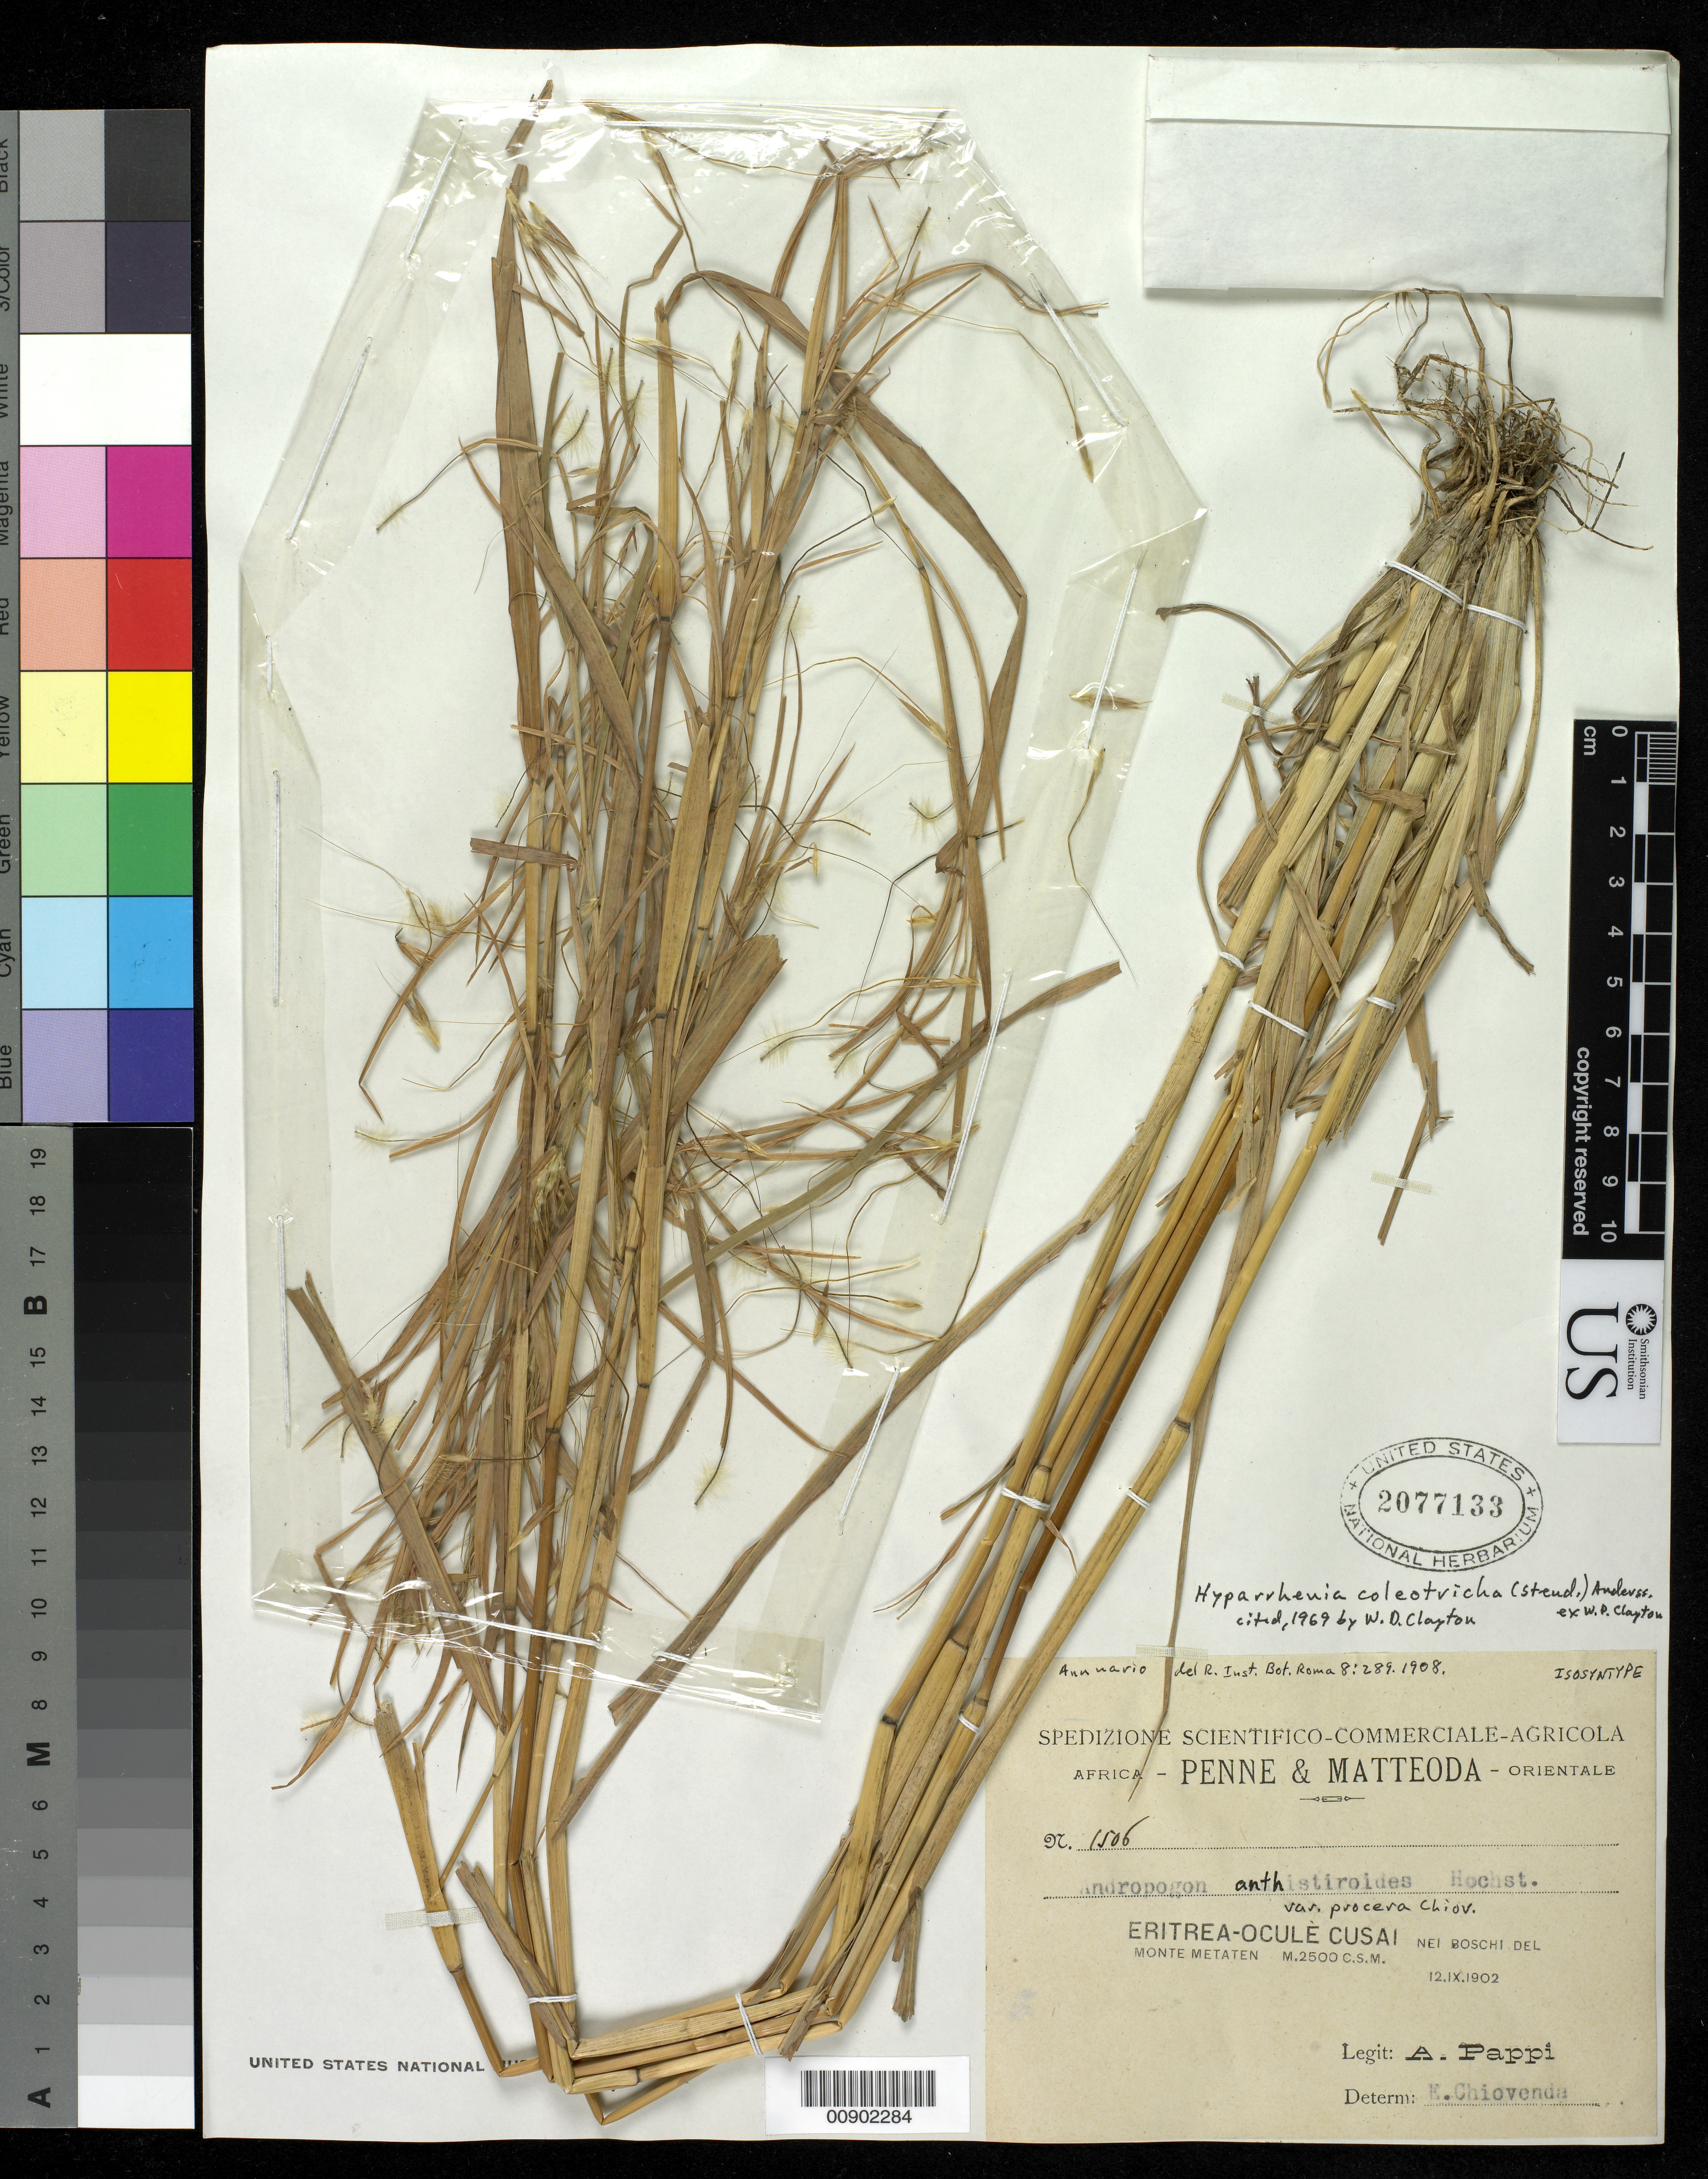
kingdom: Plantae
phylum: Tracheophyta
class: Liliopsida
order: Poales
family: Poaceae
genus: Andropogon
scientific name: Andropogon anthistirioides var. procerus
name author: Chiov.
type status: Isosyntype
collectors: A. Pappi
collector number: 1506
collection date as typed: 12 Sep 1902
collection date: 1902-09-12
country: Eritrea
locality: Eritrea - Oculè Cusai nei boschi del Monte Metaten.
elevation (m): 2500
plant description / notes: Published as "procera". Currently accepted name as cited by W.D. Clayton (1969).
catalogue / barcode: US 2077133